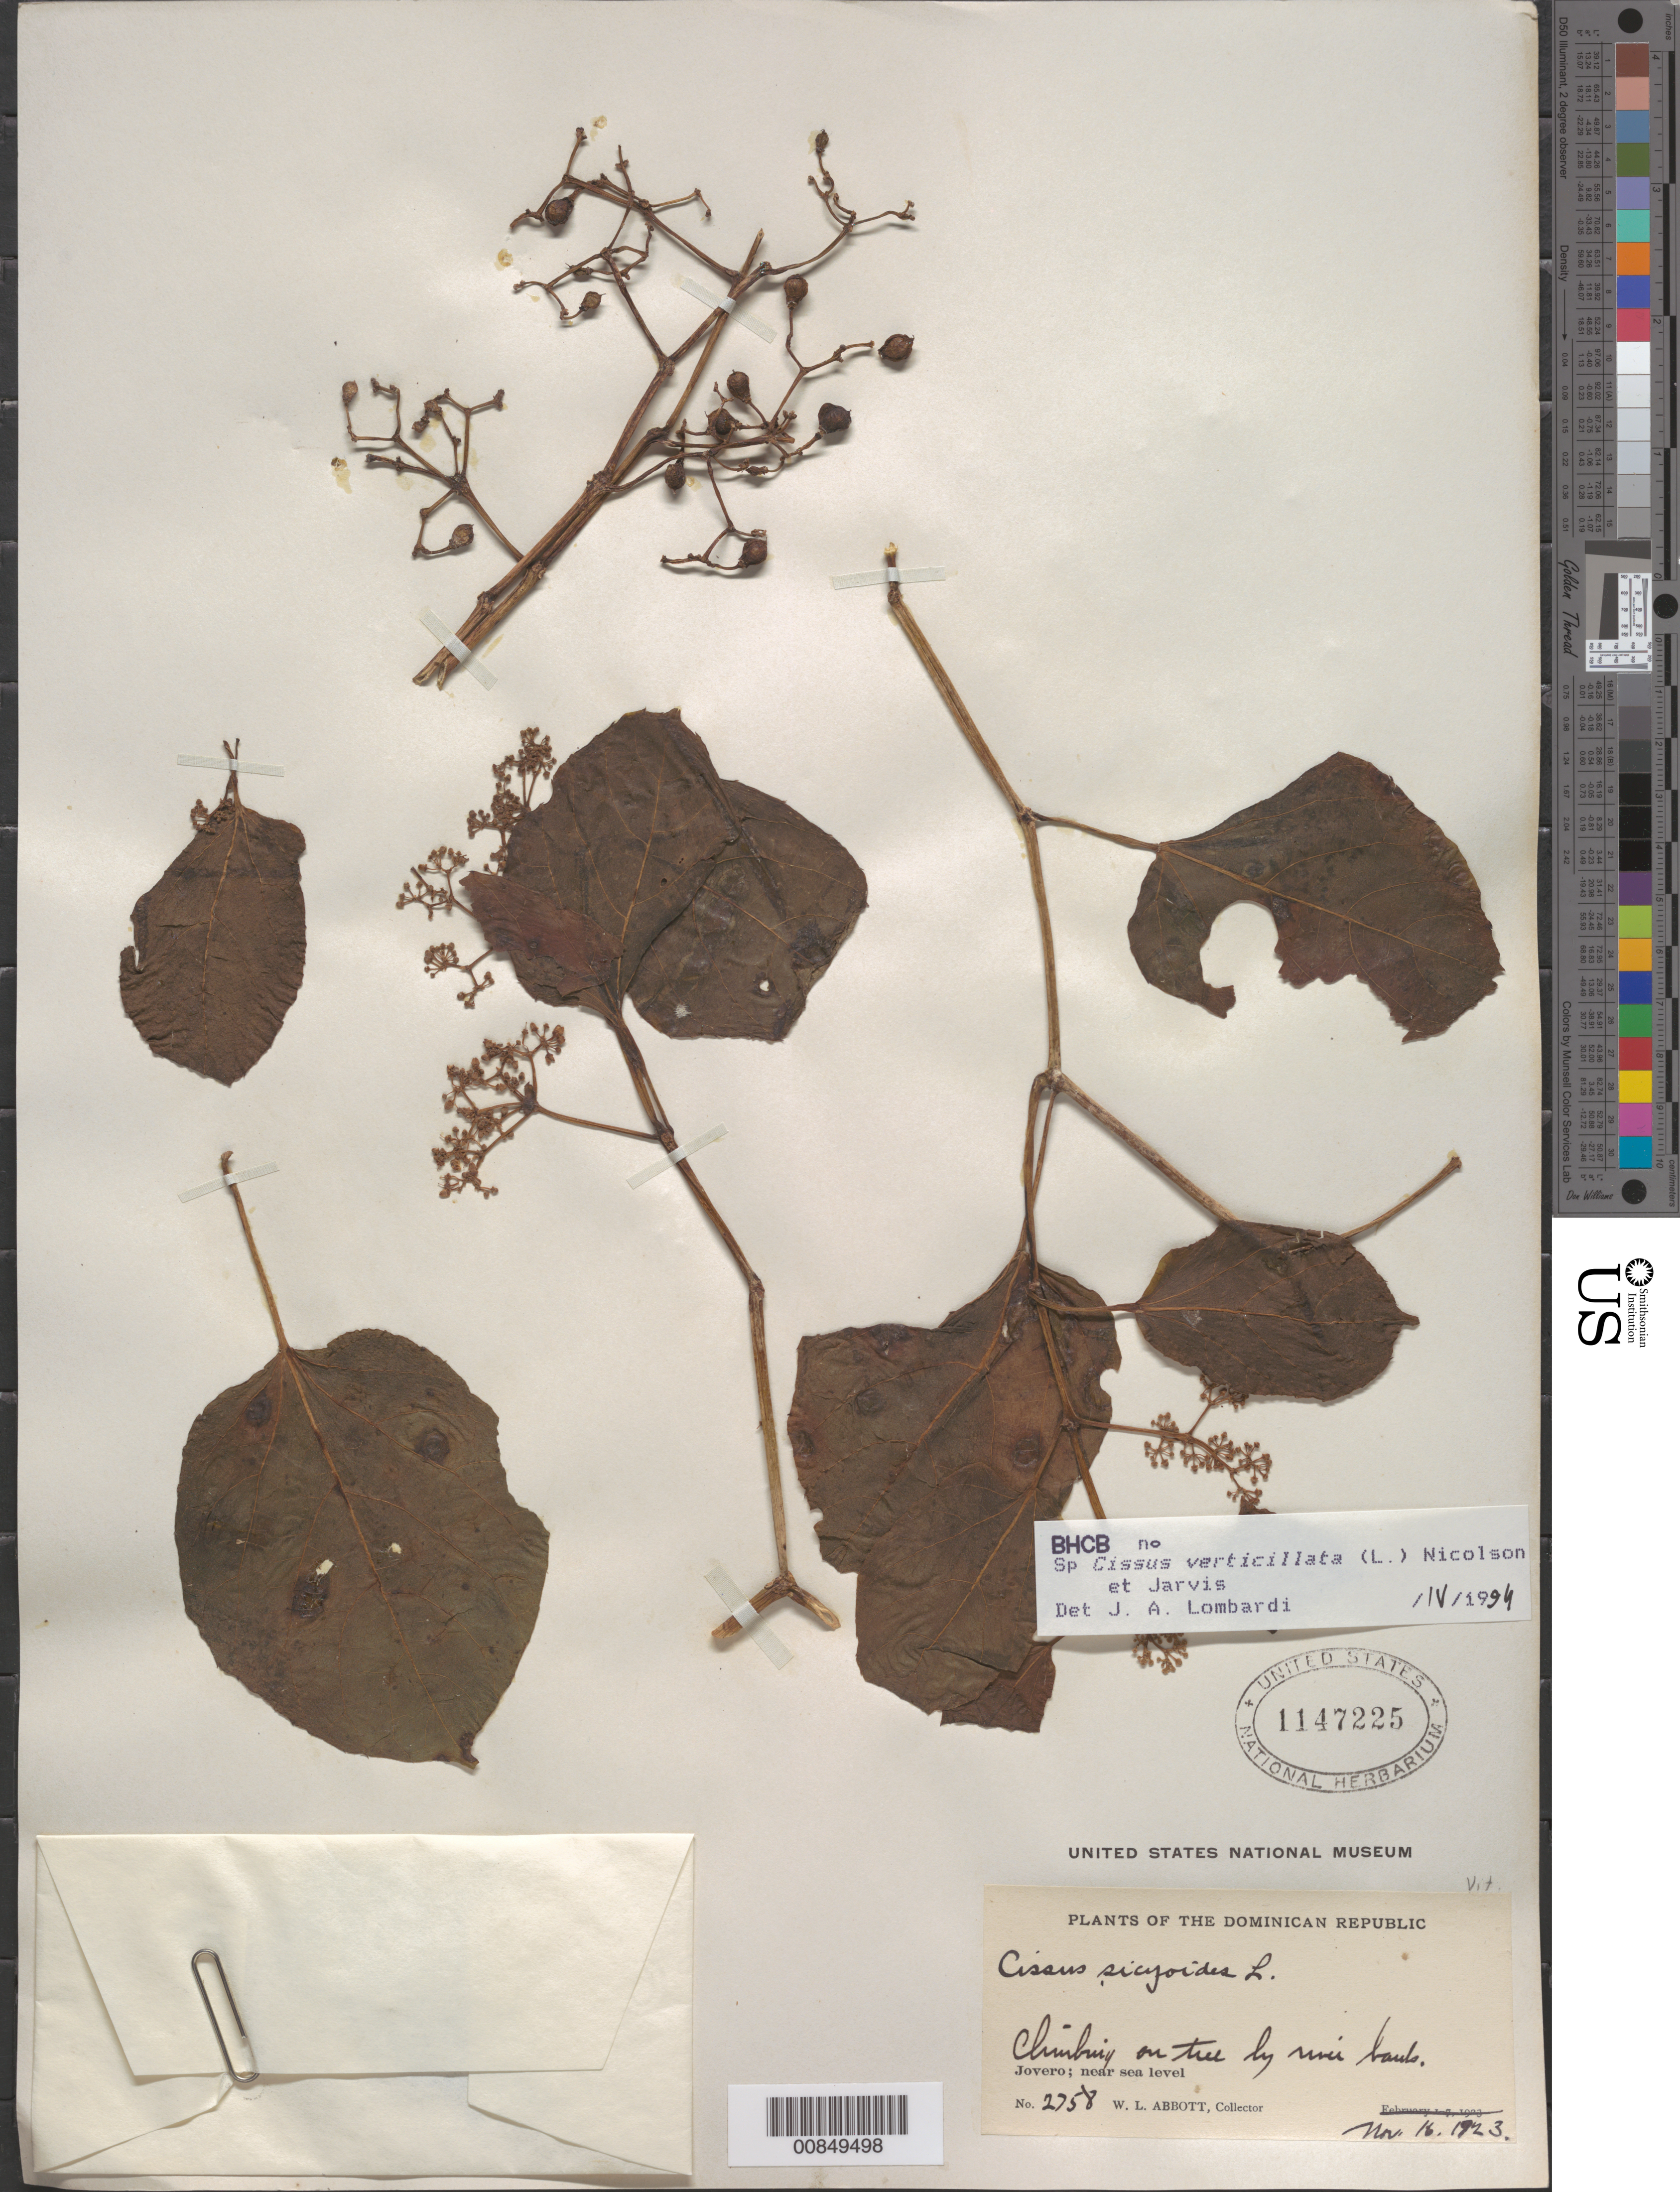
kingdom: Plantae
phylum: Tracheophyta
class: Magnoliopsida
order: Vitales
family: Vitaceae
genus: Cissus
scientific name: Cissus verticillata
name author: (L.) Nicolson & C.E. Jarvis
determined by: Lombardi, Julio A.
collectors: W. L. Abbott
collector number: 2758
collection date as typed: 16 Nov 1923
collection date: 1923-11-16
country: Dominican Republic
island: Hispaniola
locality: Jovero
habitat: On tree by river bank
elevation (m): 0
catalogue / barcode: US 1147225